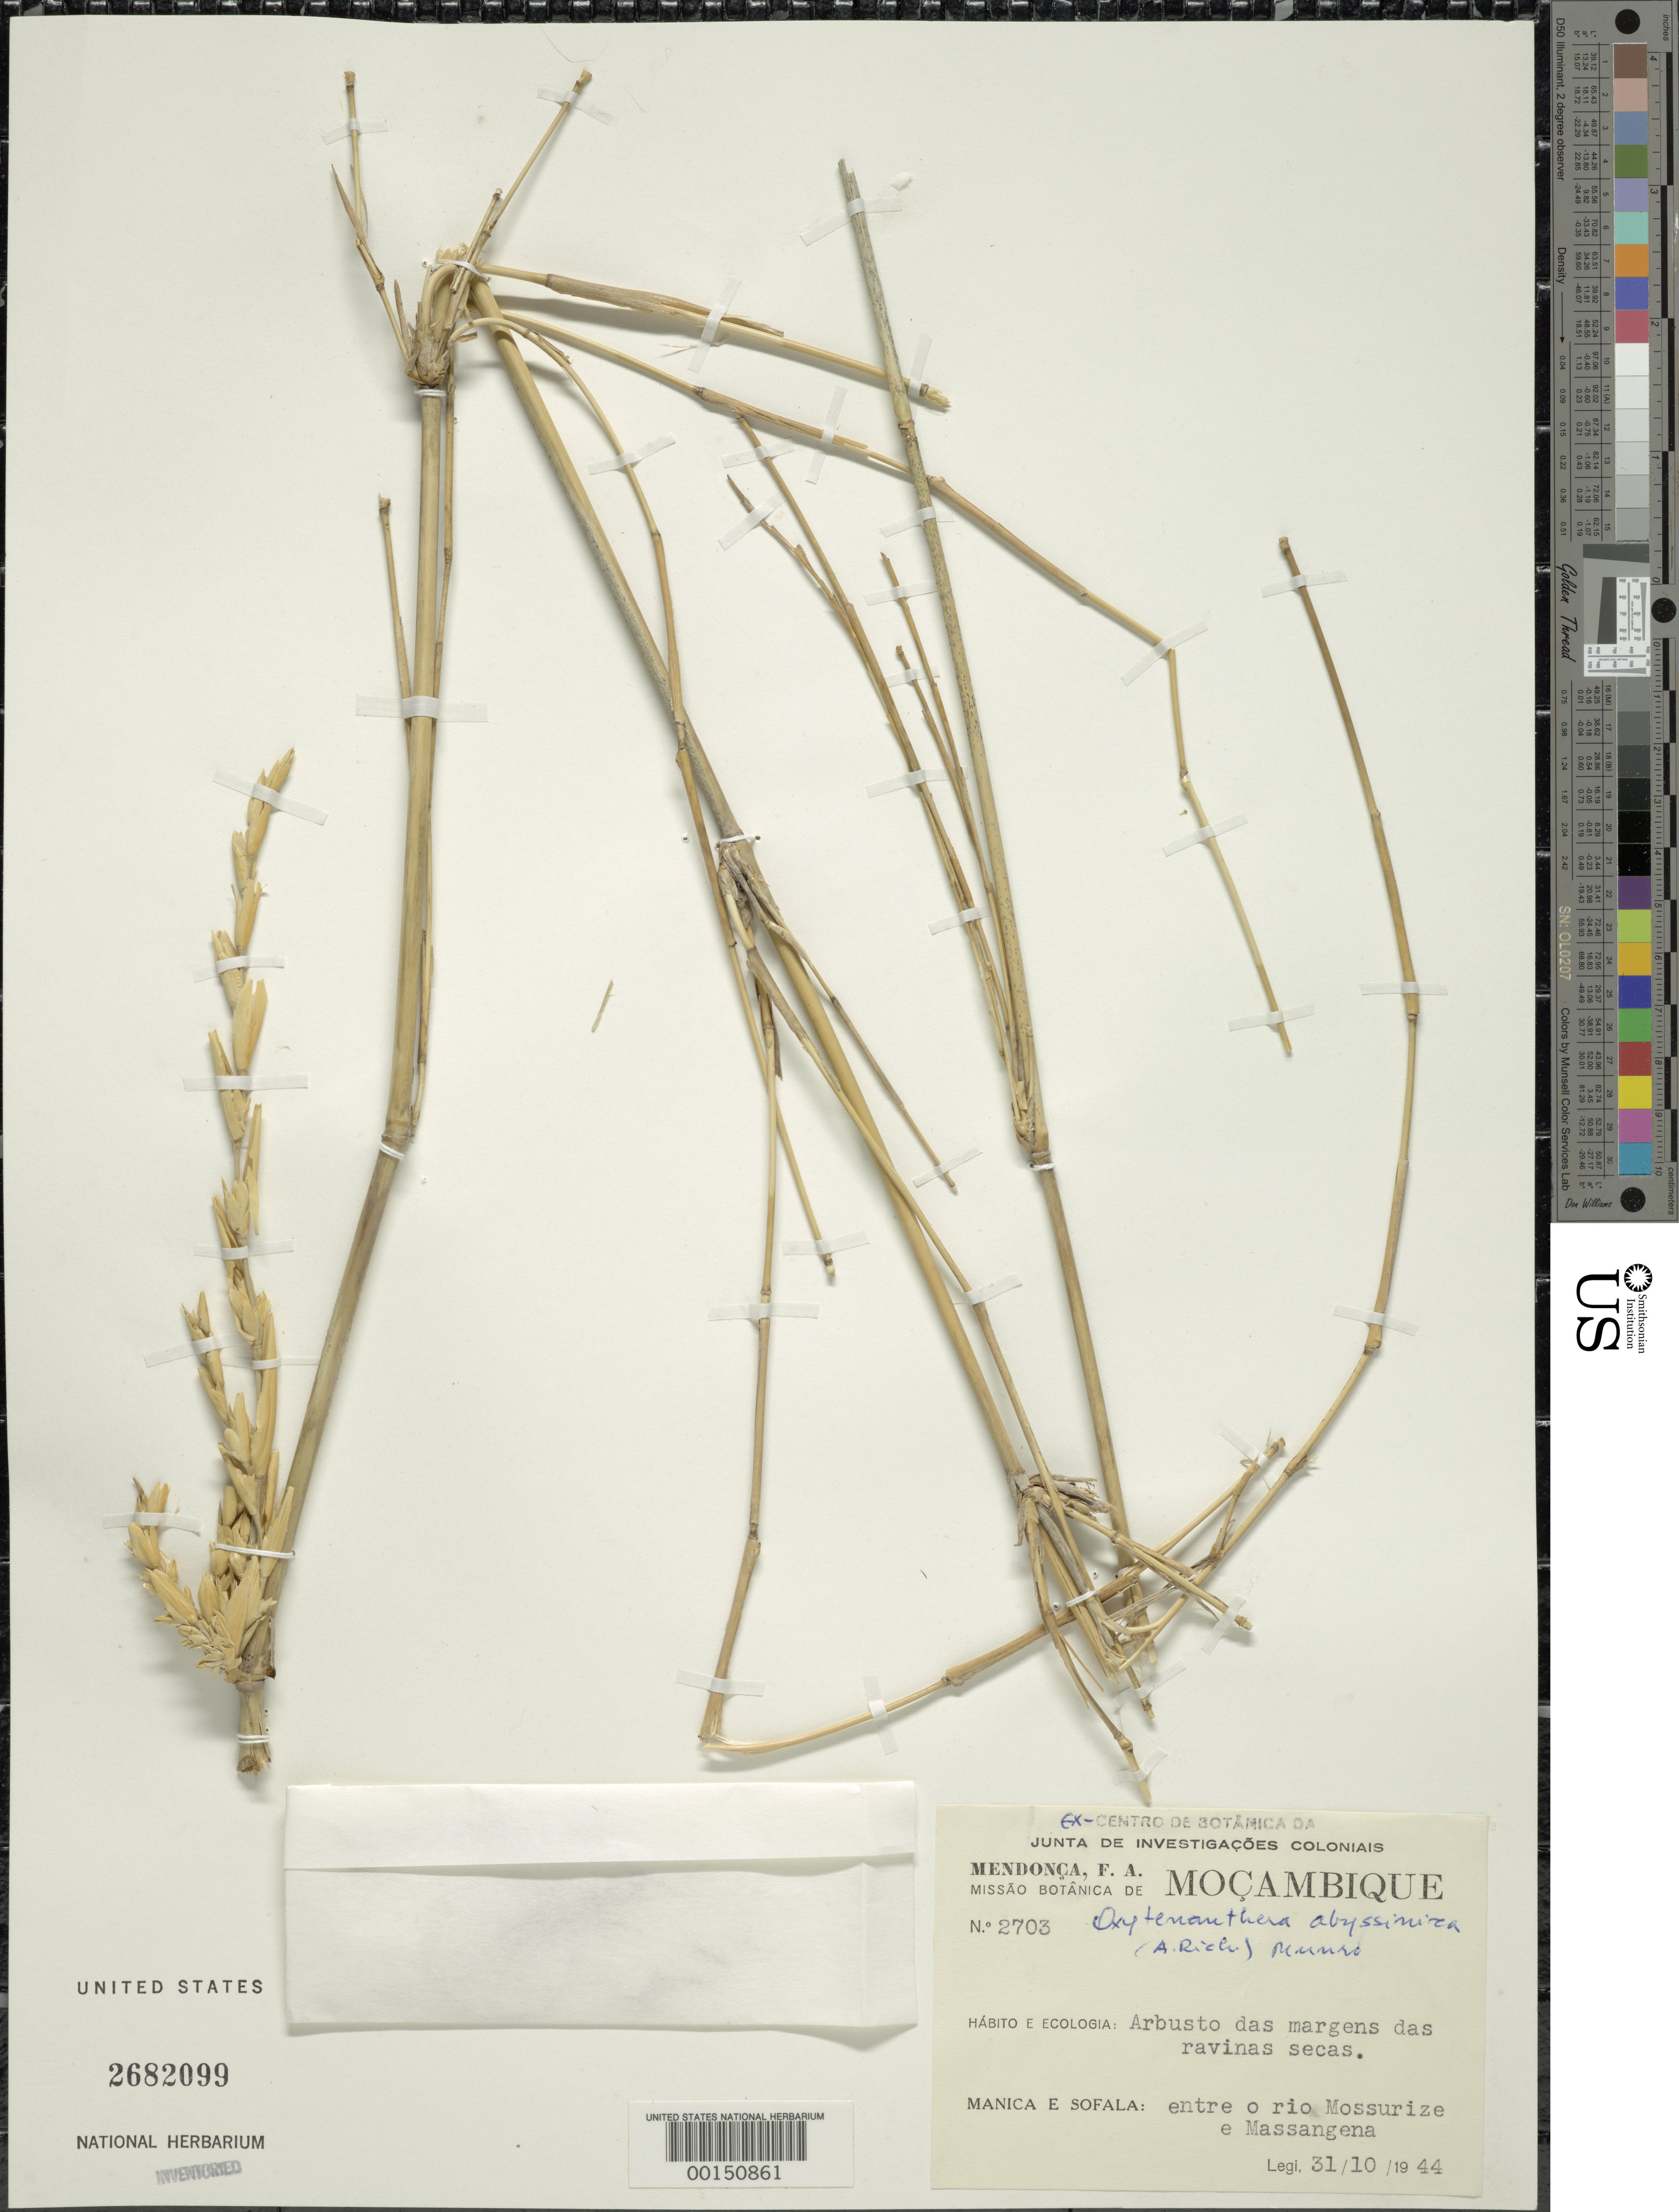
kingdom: Plantae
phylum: Tracheophyta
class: Liliopsida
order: Poales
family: Poaceae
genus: Oxytenanthera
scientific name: Oxytenanthera abyssinica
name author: (A. Rich.) Munro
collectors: F. Mendonça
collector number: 2703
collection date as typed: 31 Oct 1944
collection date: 1944-10-31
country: Mozambique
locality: Rio Mossurize e Massangena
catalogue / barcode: US 2682099